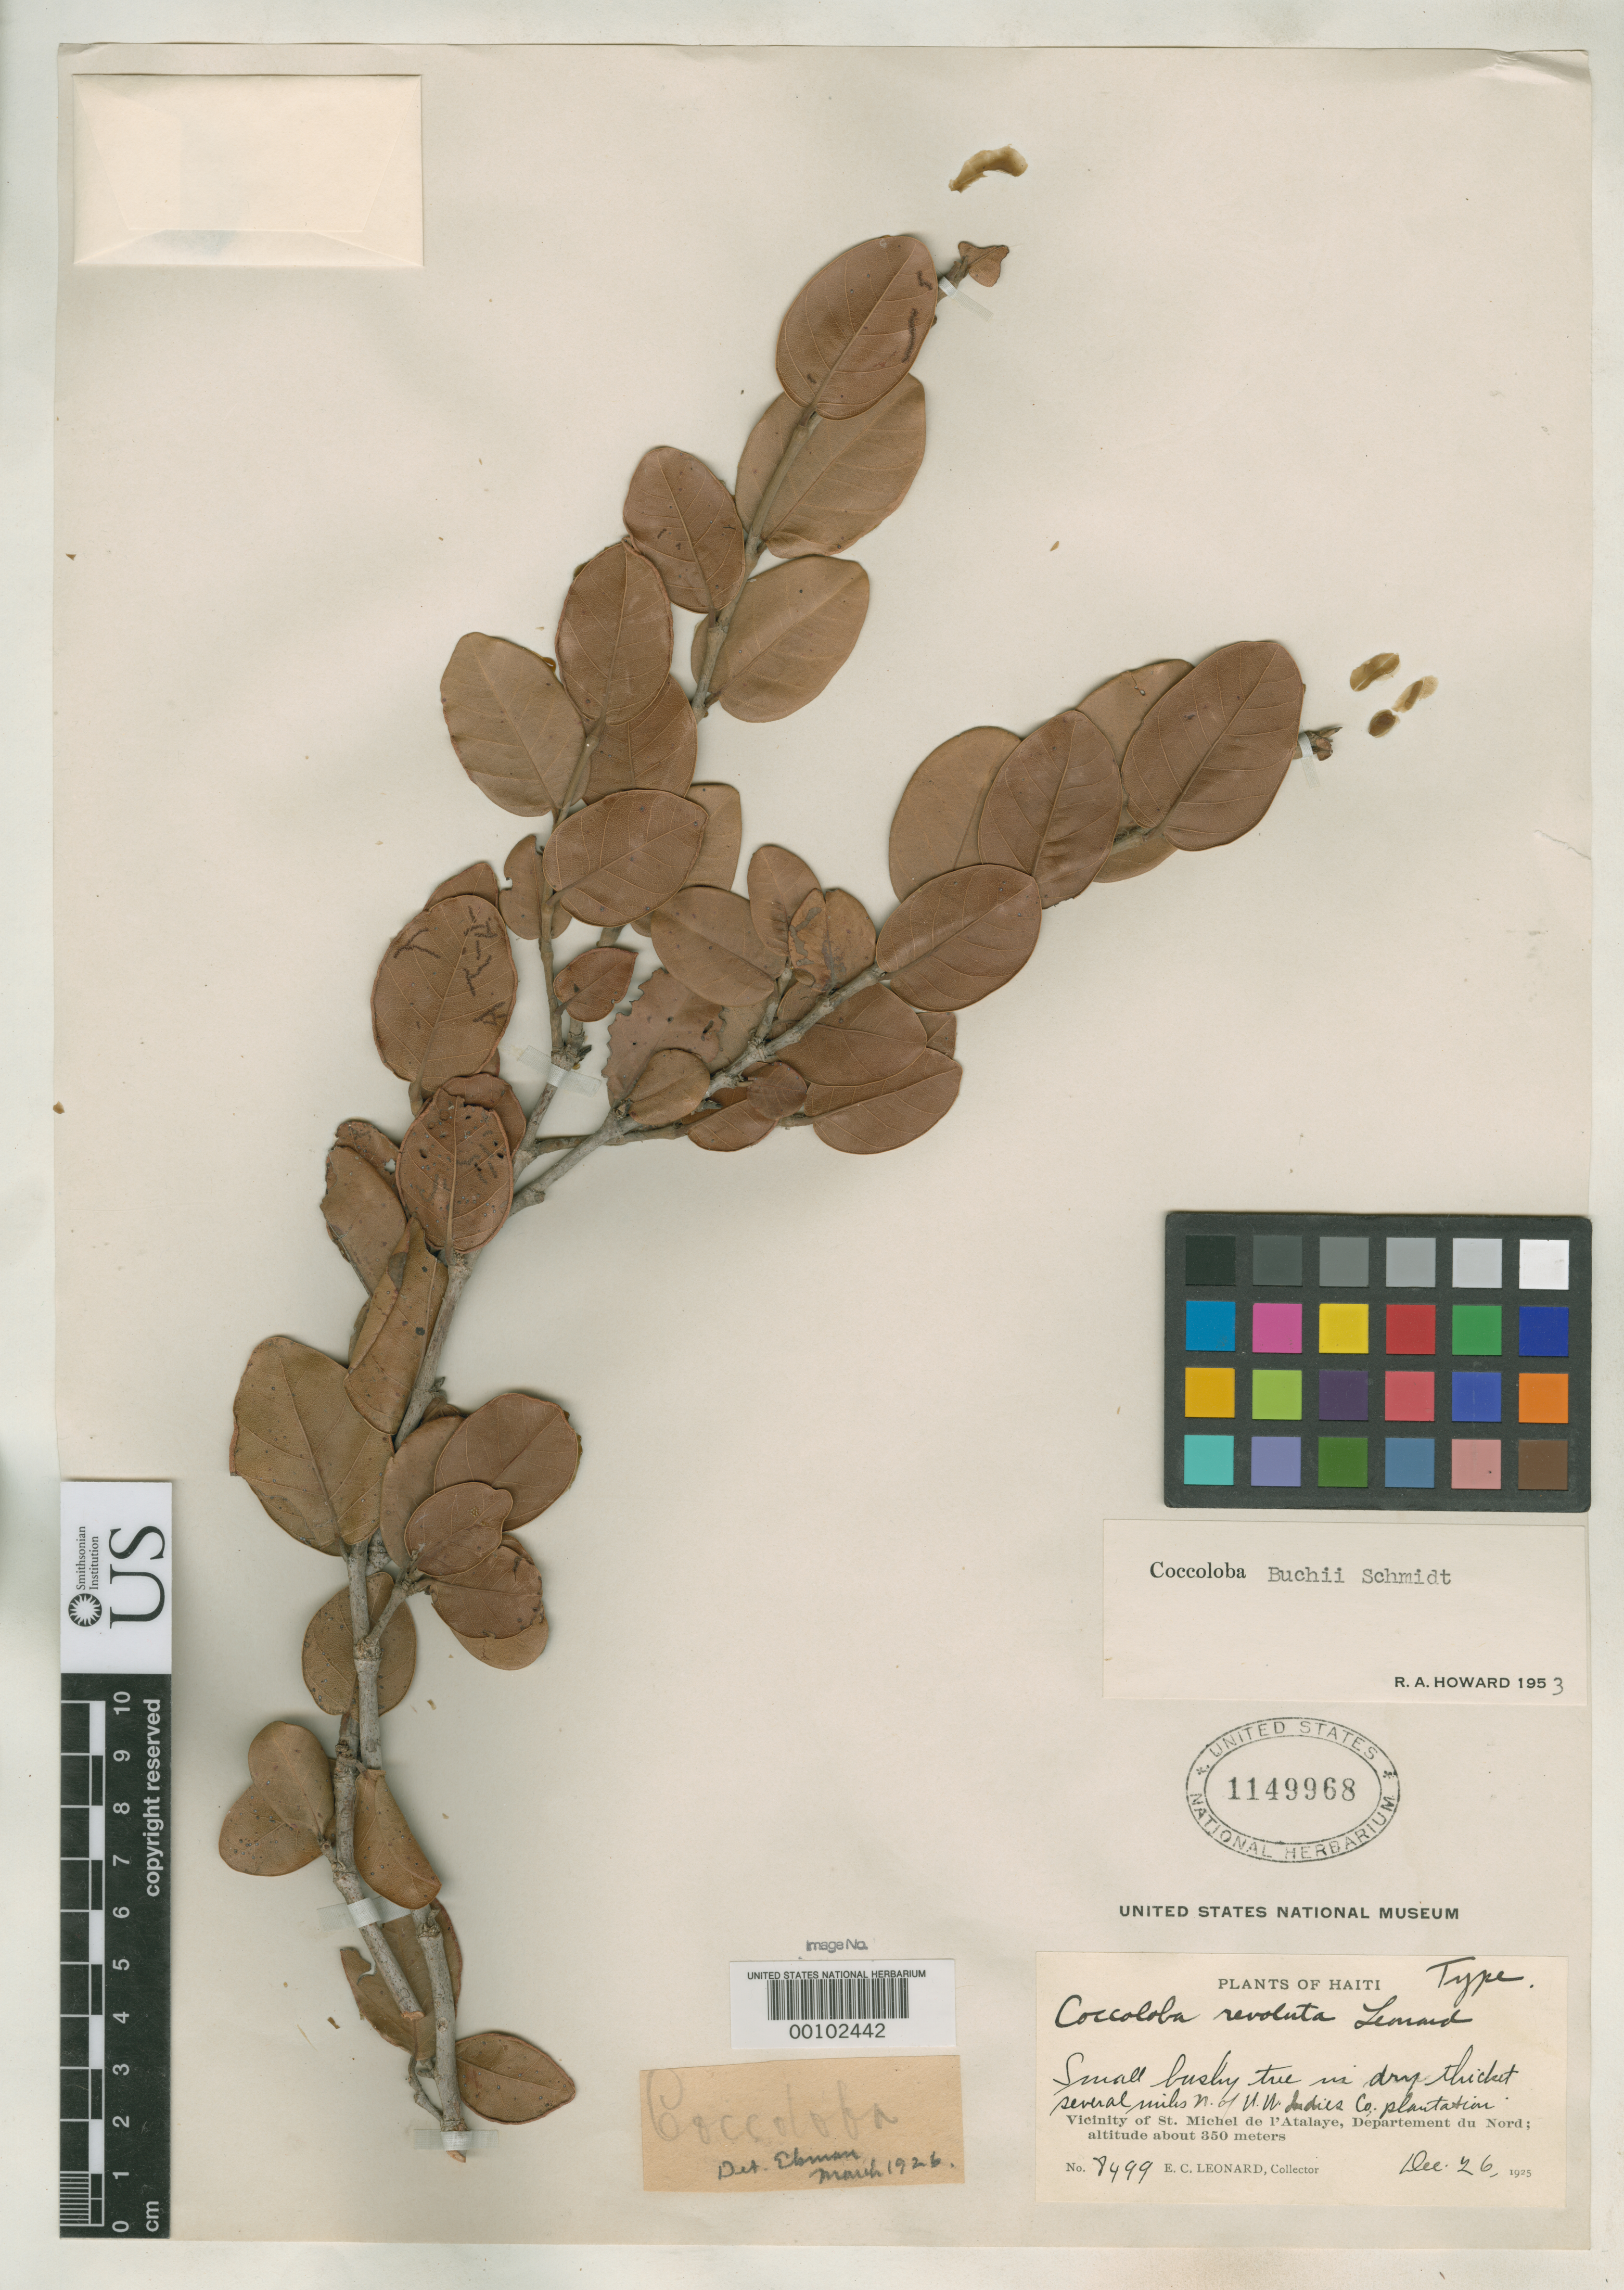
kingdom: Plantae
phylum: Tracheophyta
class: Magnoliopsida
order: Caryophyllales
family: Polygonaceae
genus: Coccoloba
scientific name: Coccoloba revoluta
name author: Leonard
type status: Holotype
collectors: E. C. Leonard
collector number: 8499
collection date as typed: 23 Dec 1925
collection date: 1925-12-23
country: Haiti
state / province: Nord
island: Hispaniola Island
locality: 3 mi N of Atalaye plantation,vicinity of St. Michel.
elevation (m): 350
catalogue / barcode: US 1149968